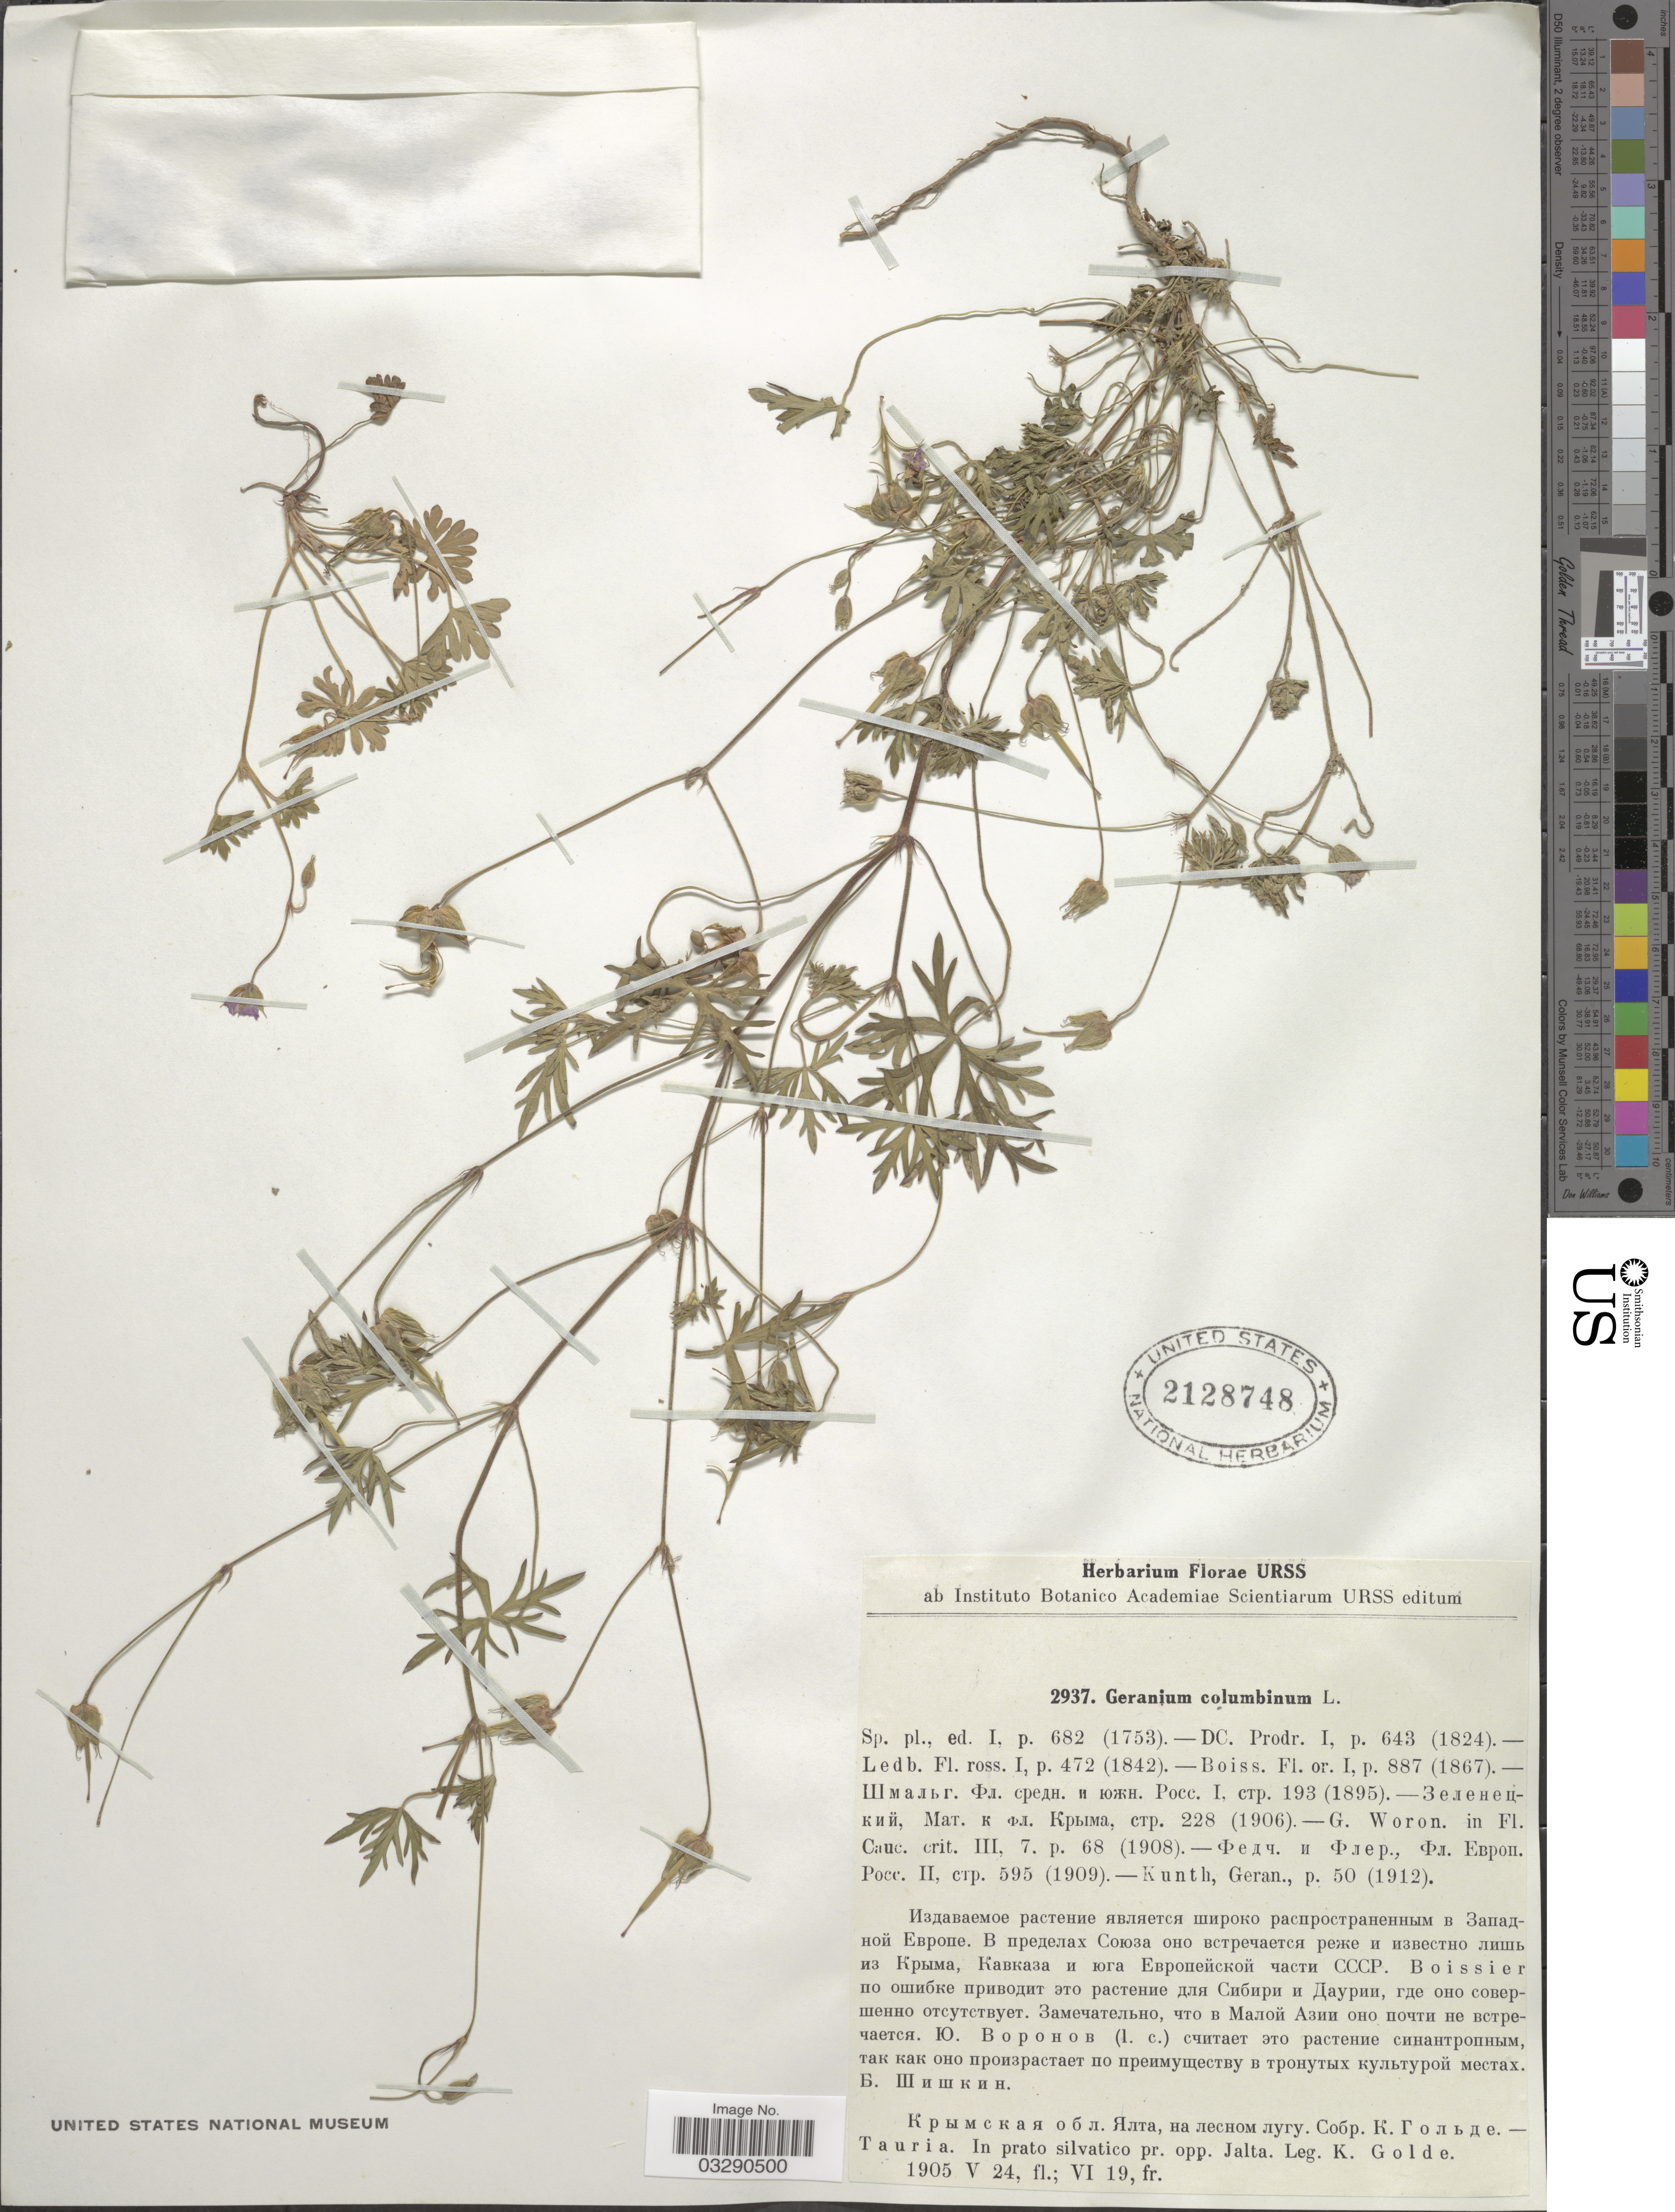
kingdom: Plantae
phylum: Tracheophyta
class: Magnoliopsida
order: Geraniales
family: Geraniaceae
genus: Geranium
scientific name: Geranium columbinum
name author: L.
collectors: K. Golde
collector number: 2937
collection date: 1905-05-24/1905-06-19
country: Ukraine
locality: Tauria. In prato silvatico pr. opp. Jalta.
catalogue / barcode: US 2128748